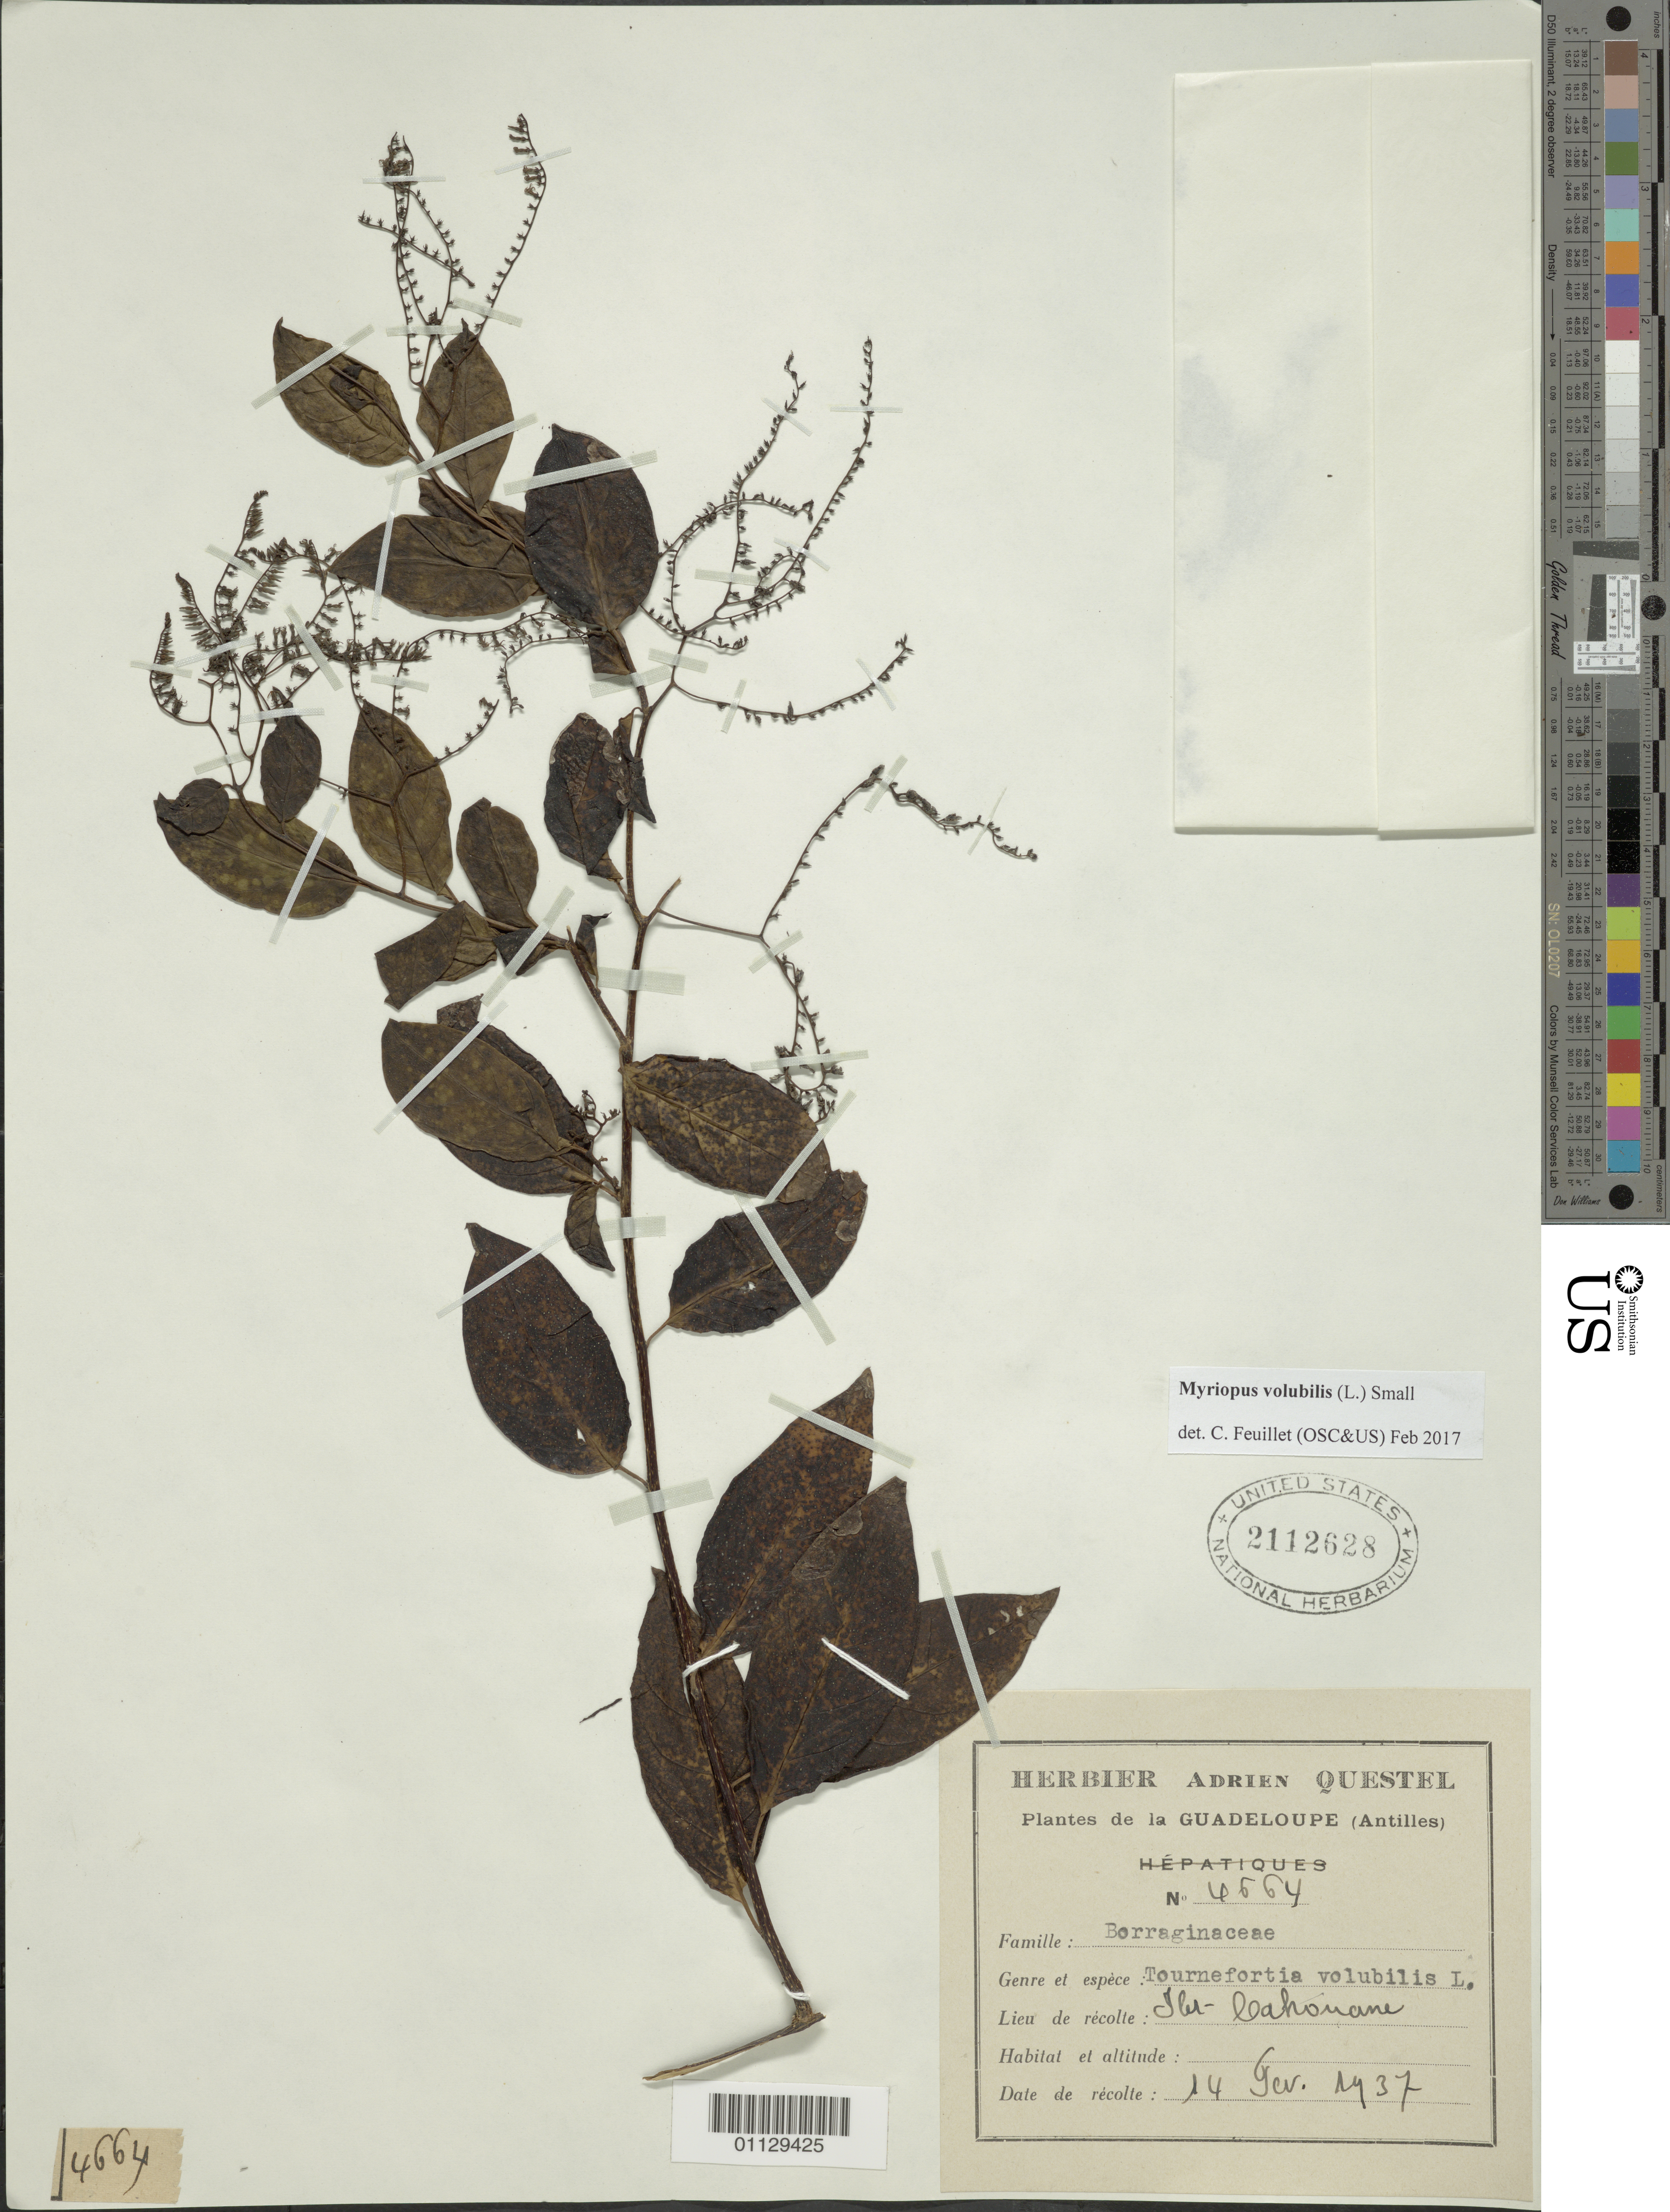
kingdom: Plantae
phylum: Tracheophyta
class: Magnoliopsida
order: Boraginales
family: Heliotropiaceae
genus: Myriopus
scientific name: Myriopus volubilis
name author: (L.) Small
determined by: Feuillet, C.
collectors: A. Questel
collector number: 4664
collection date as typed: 14 Jun 1937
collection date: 1937-06-14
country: Guadeloupe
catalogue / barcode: US 2112628